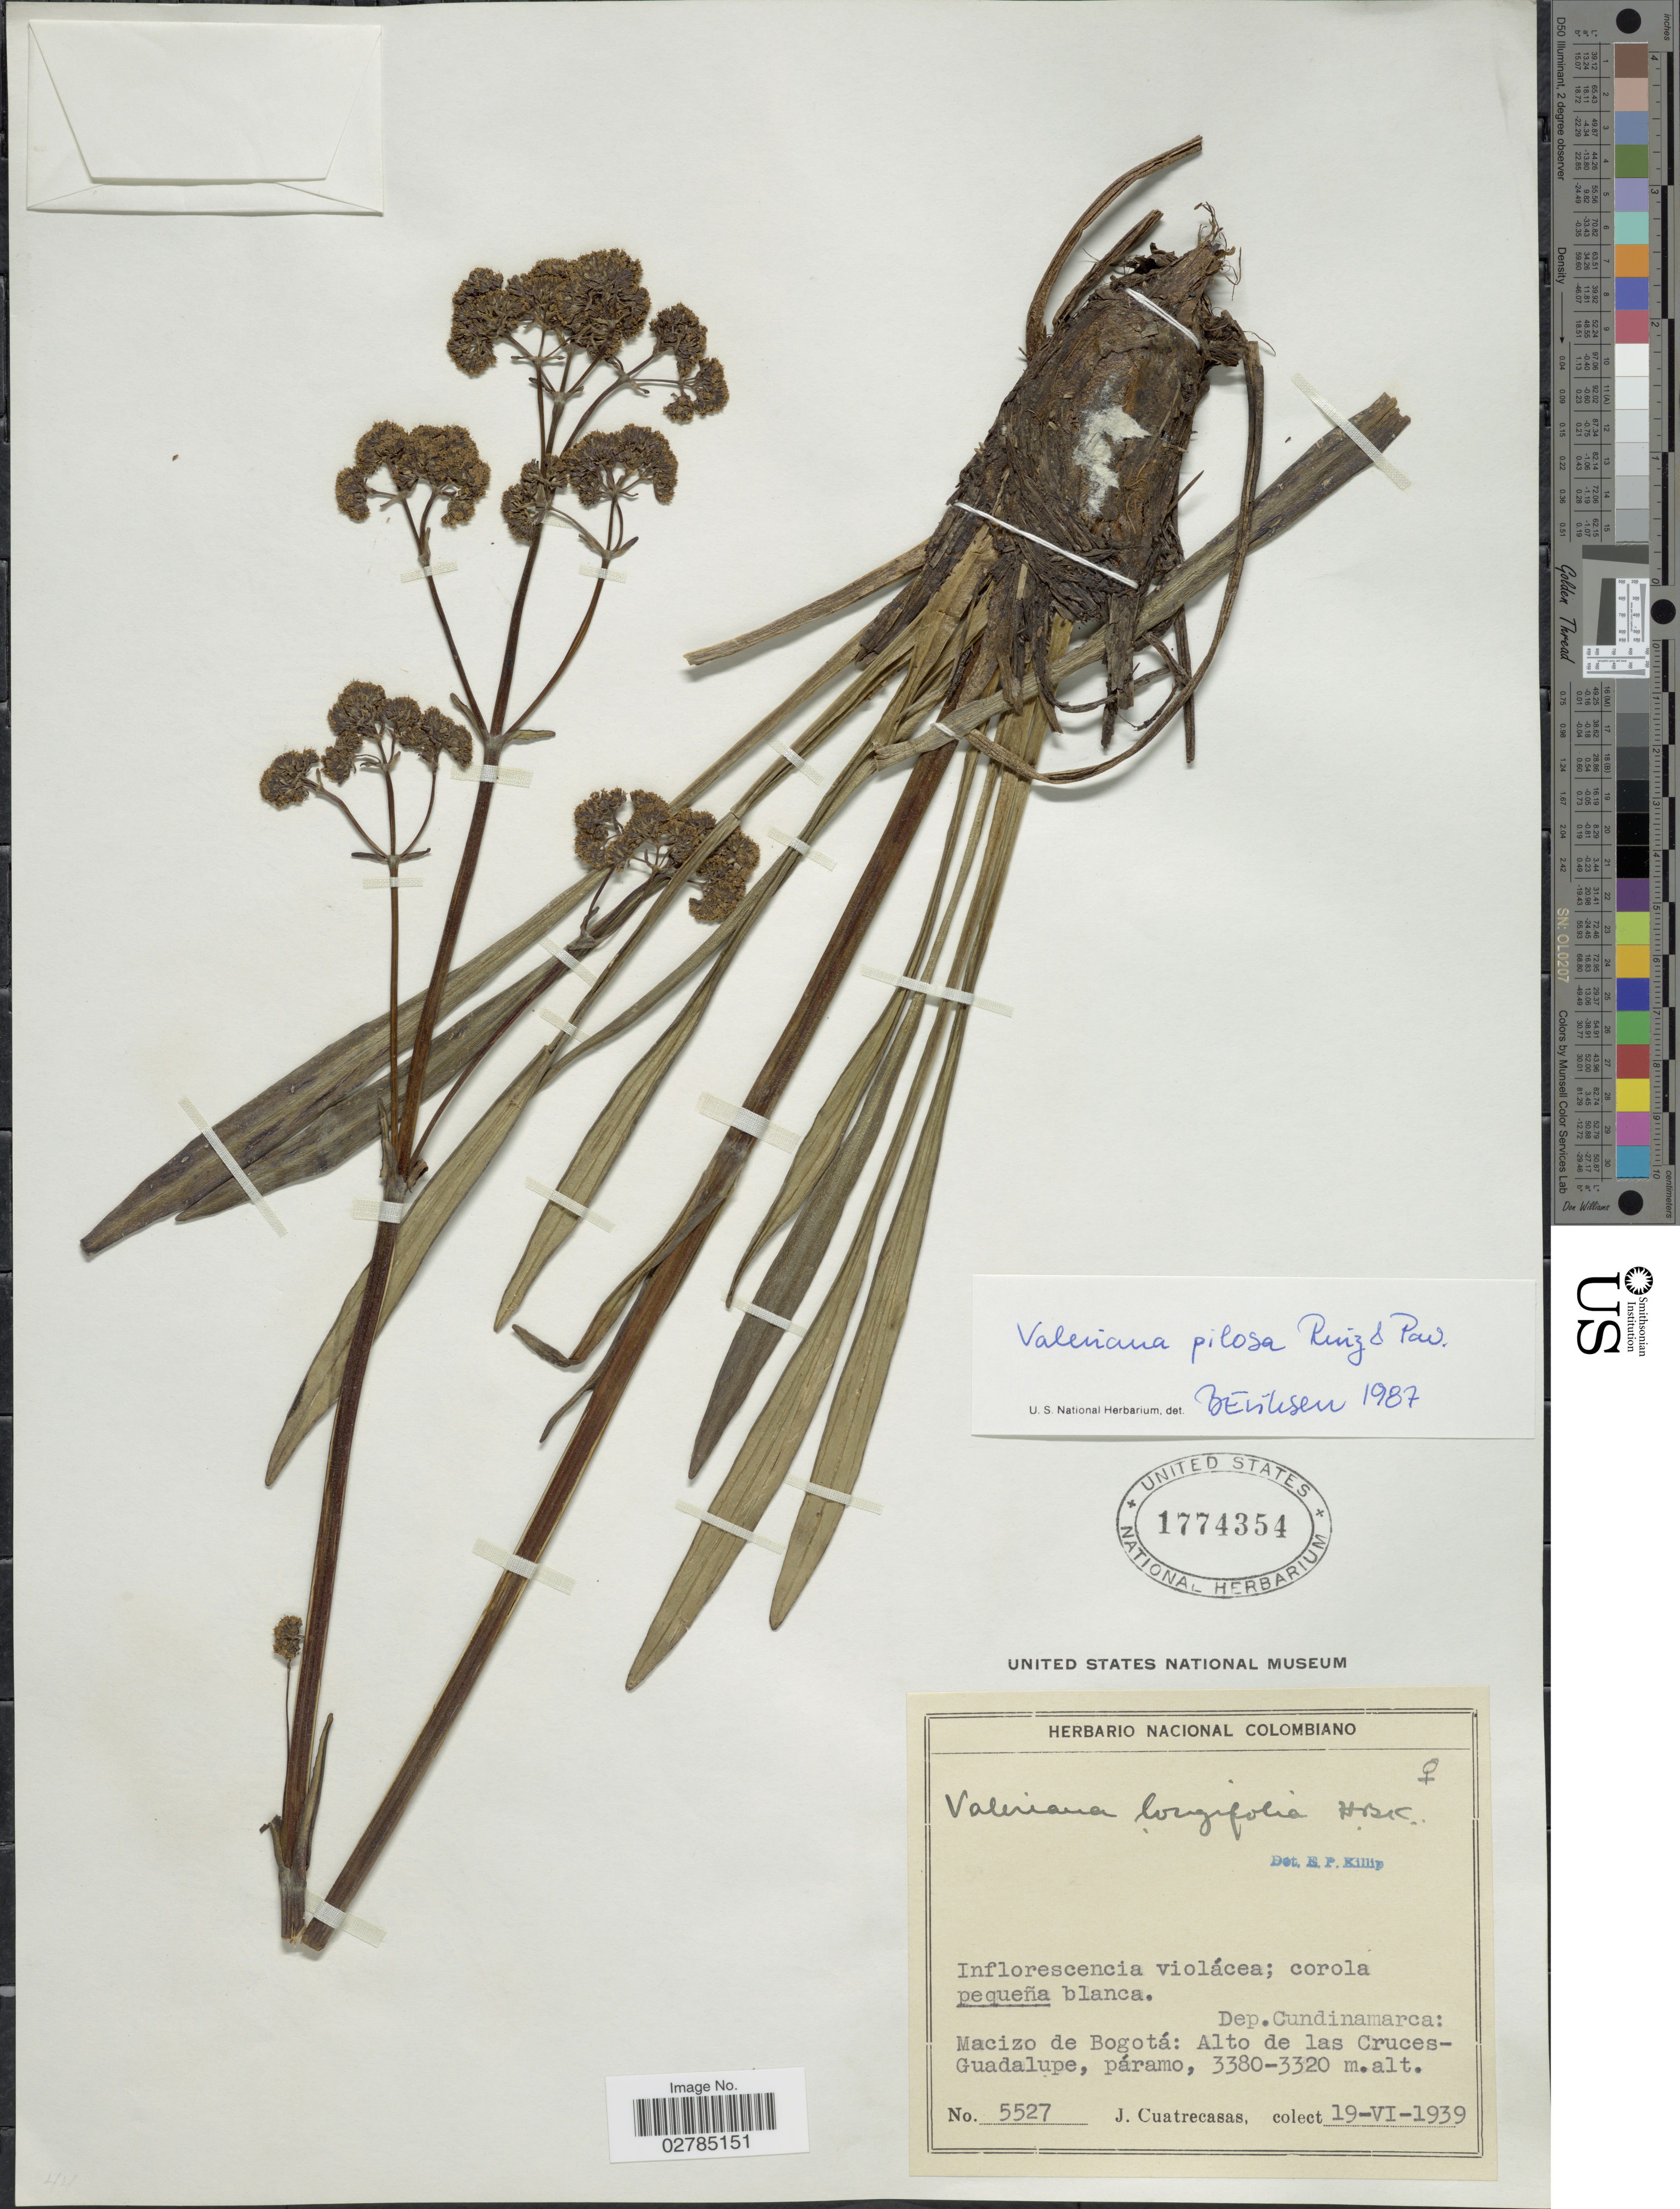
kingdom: Plantae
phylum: Tracheophyta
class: Magnoliopsida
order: Dipsacales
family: Caprifoliaceae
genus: Valeriana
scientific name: Valeriana pilosa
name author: Ruiz & Pav.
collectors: J. Cuatrecasas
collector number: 5527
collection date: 1939-06-19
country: Colombia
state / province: Cundinamarca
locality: Macizo de Bogotá, Alto de las Cruces-Guadalupe, páramo.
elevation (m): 3320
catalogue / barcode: US 1774354